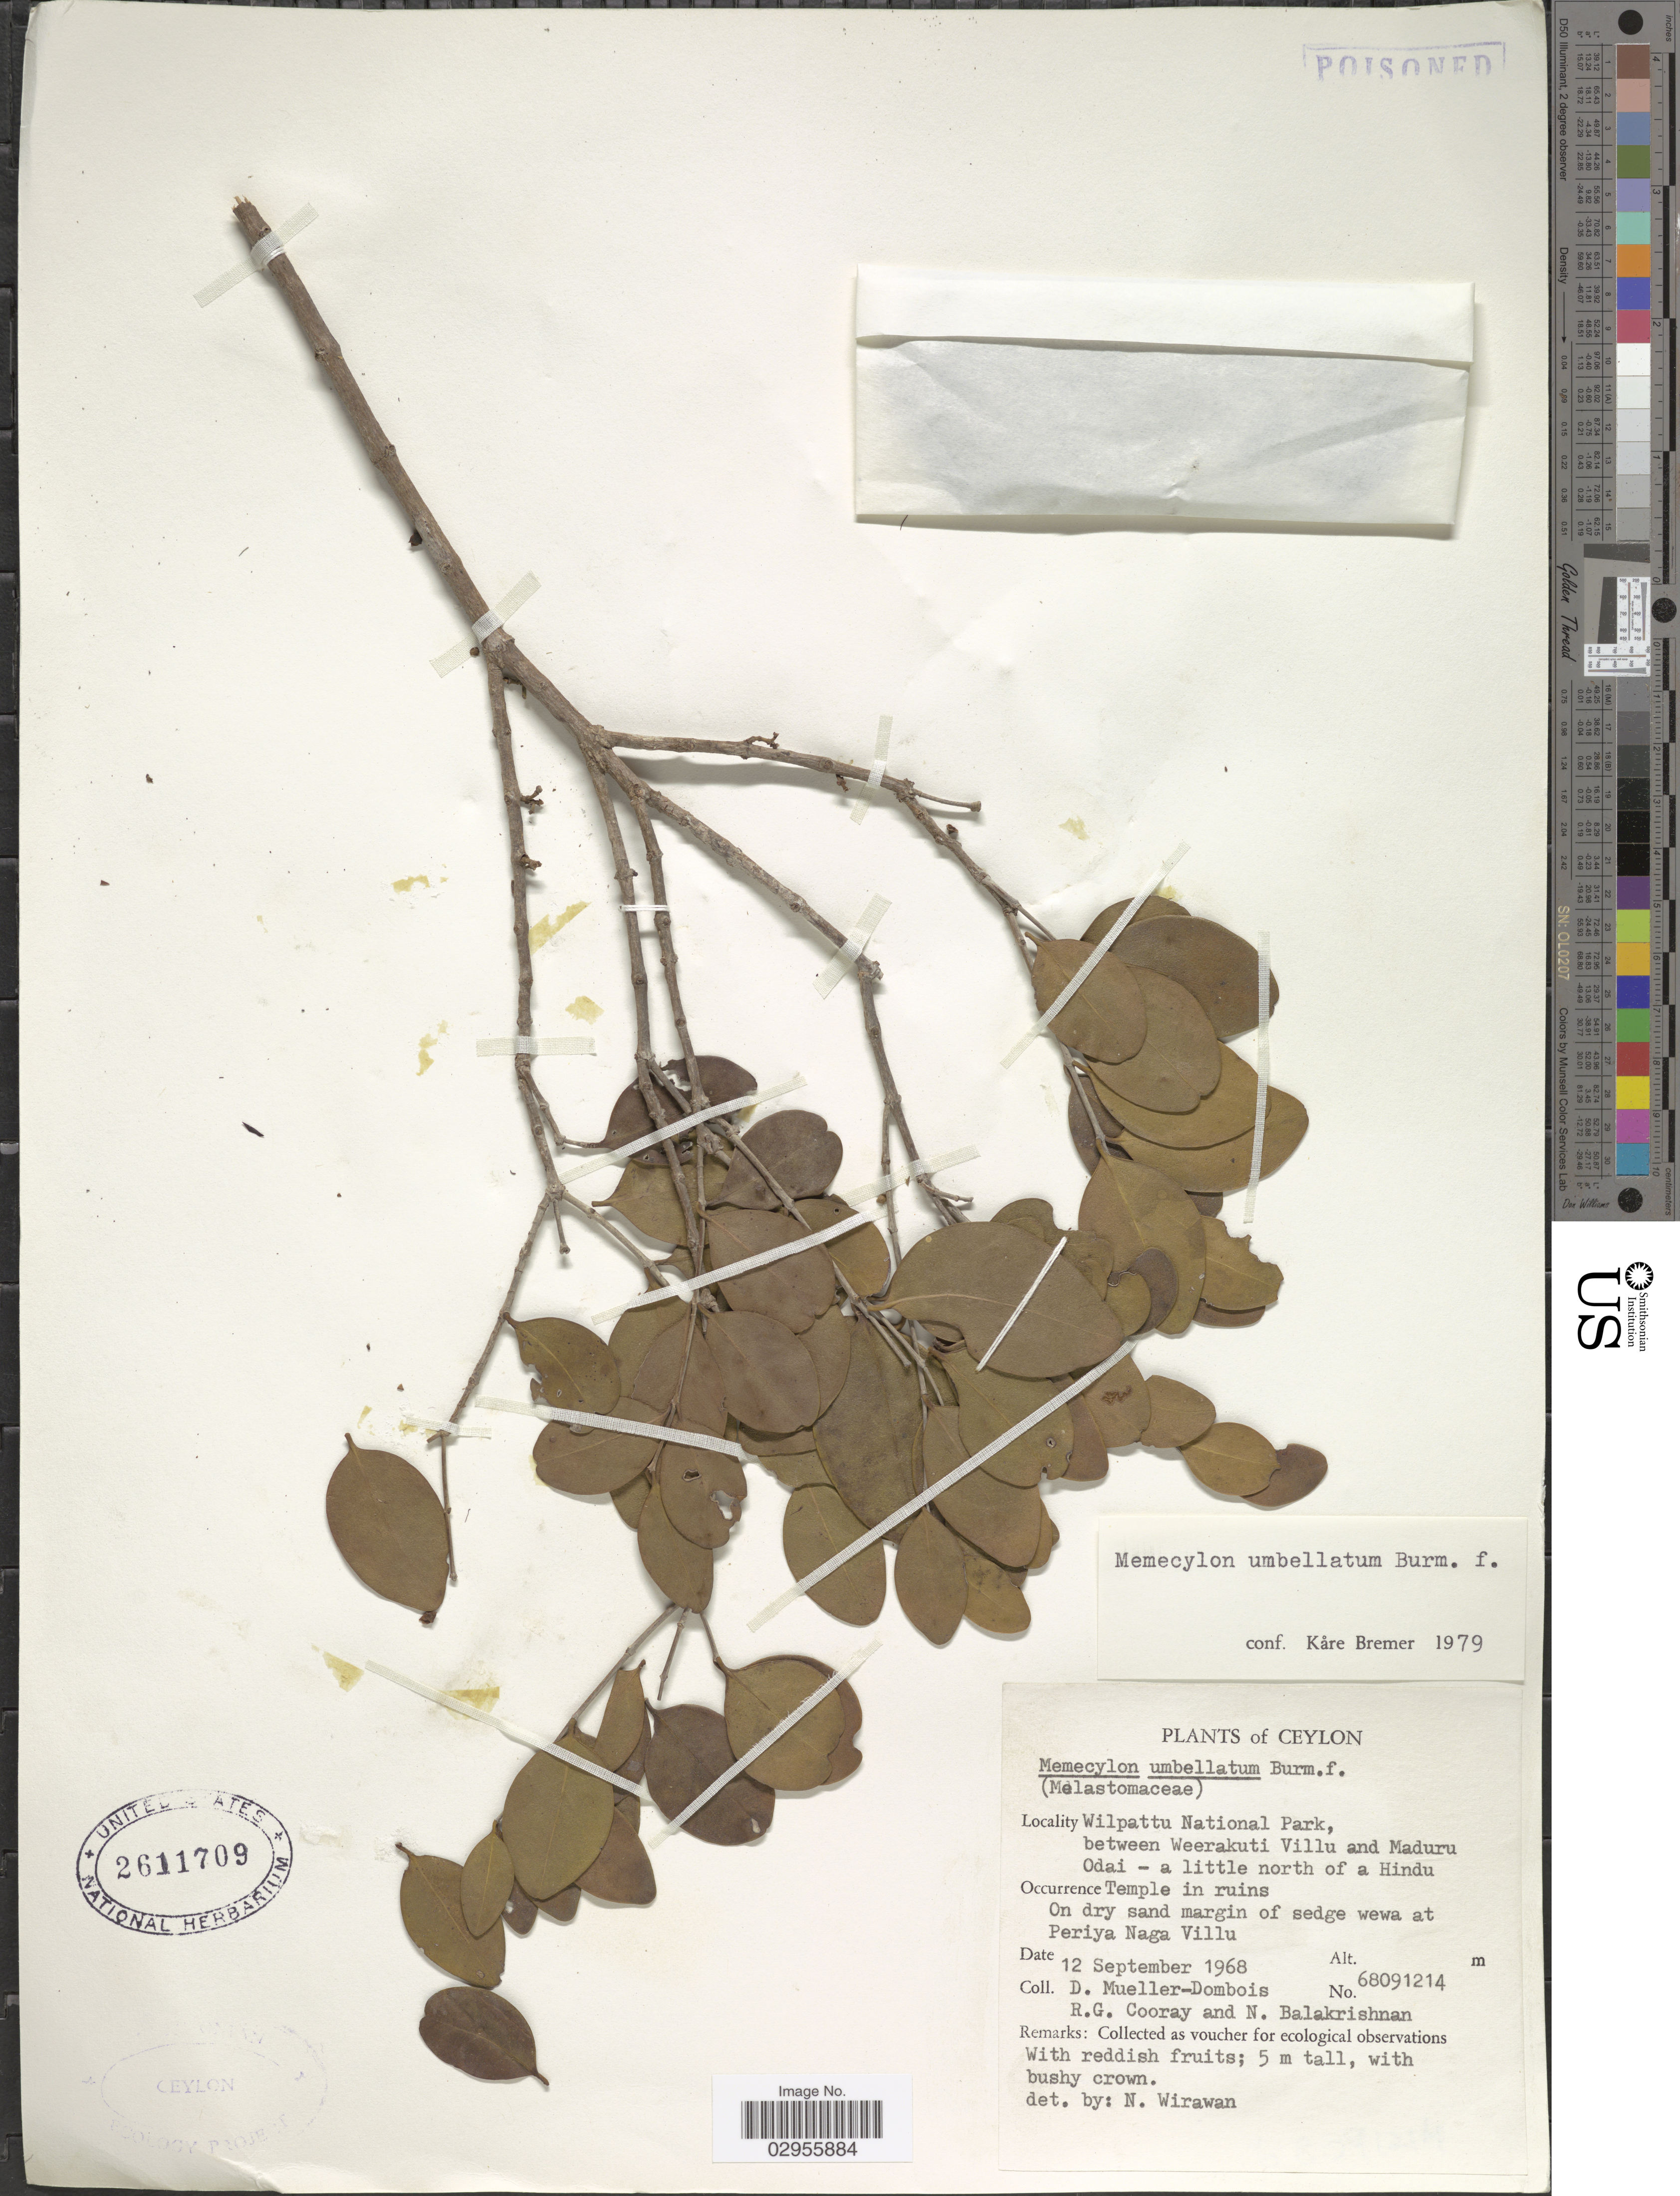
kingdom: Plantae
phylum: Tracheophyta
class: Magnoliopsida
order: Myrtales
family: Melastomataceae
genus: Memecylon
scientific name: Memecylon umbellatum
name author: Burm. f.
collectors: D. Mueller-Dombois, R. Cooray & N. Balakrishnan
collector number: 68091214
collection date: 1968-09-12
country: Sri Lanka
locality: Ceylon. Wilpattu National Park, between Weerakuti Villu and Maduru Odai - a little north of a Hindu Temple in ruins. At Periya Naga Villu.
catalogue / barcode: US 2611709